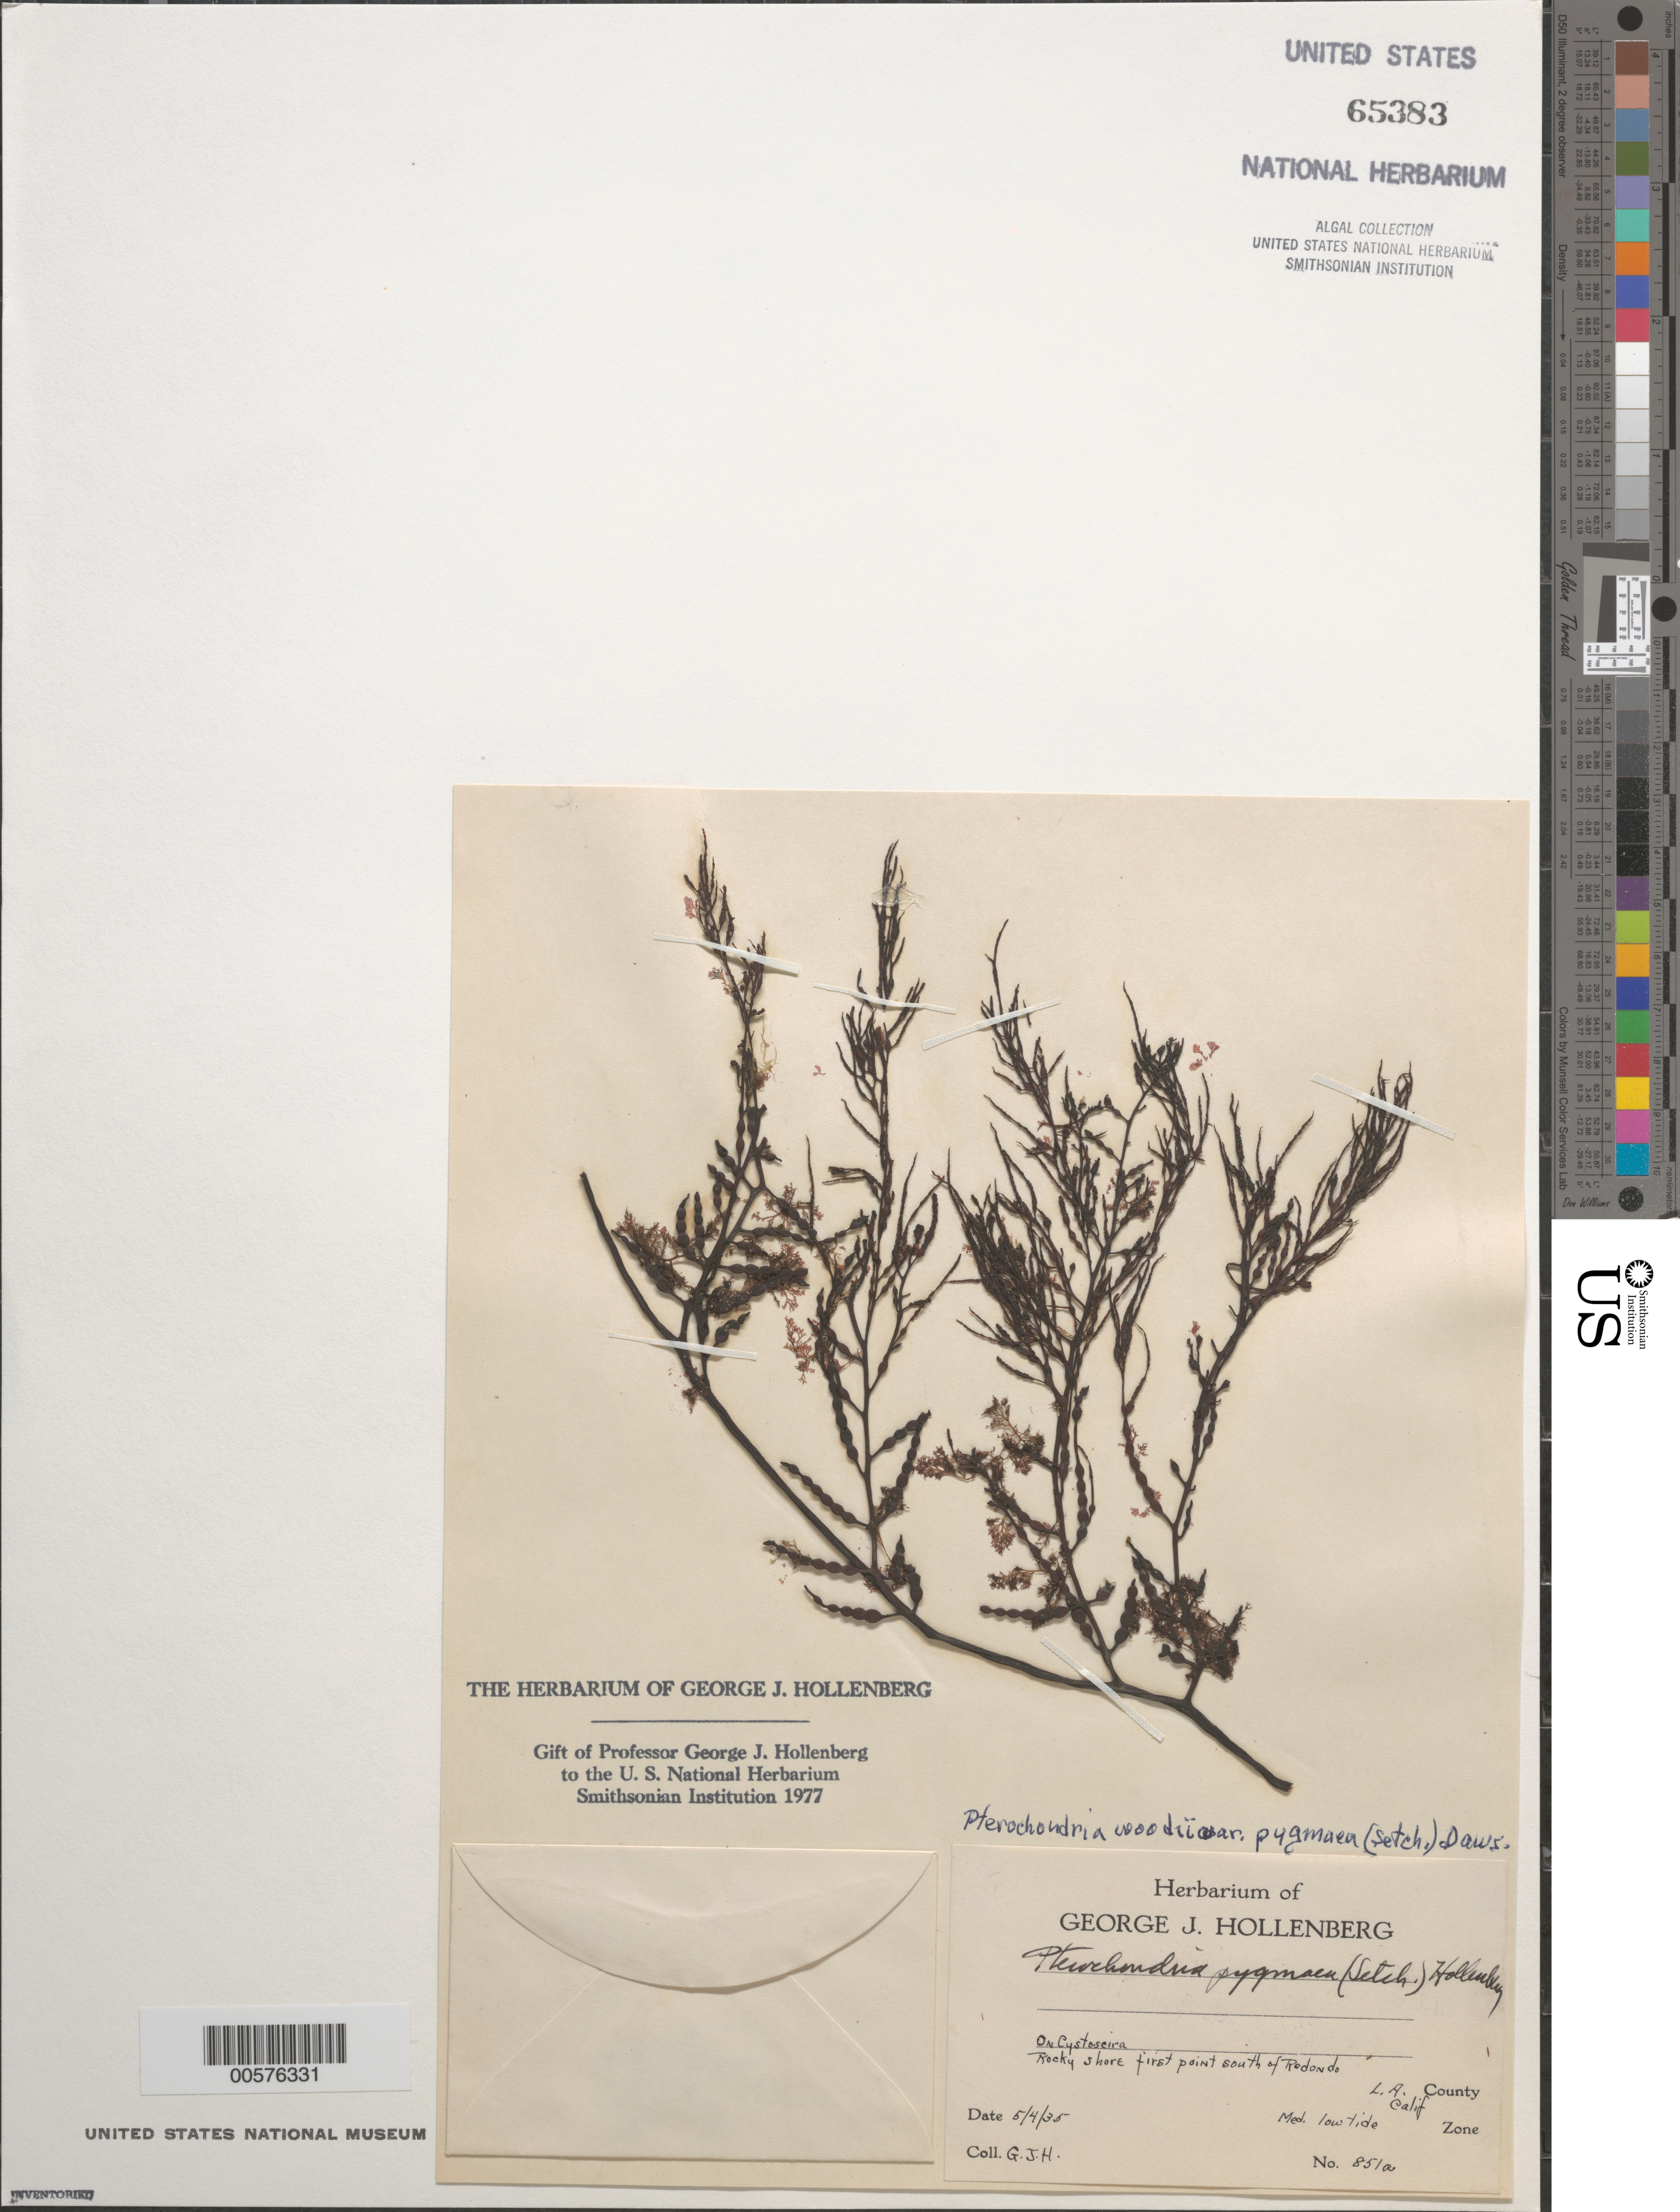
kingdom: Plantae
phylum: Rhodophyta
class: Florideophyceae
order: Ceramiales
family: Rhodomelaceae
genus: Pterochondria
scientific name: Pterochondria woodii var. pygmaea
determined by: Hollenberg, George J.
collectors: G. Hollenberg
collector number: GJH 851a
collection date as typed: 04 May 1935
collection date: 1935-05-04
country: United States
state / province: California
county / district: Los Angeles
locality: First rocky shore south of Redondo Beach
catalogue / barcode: US 65383